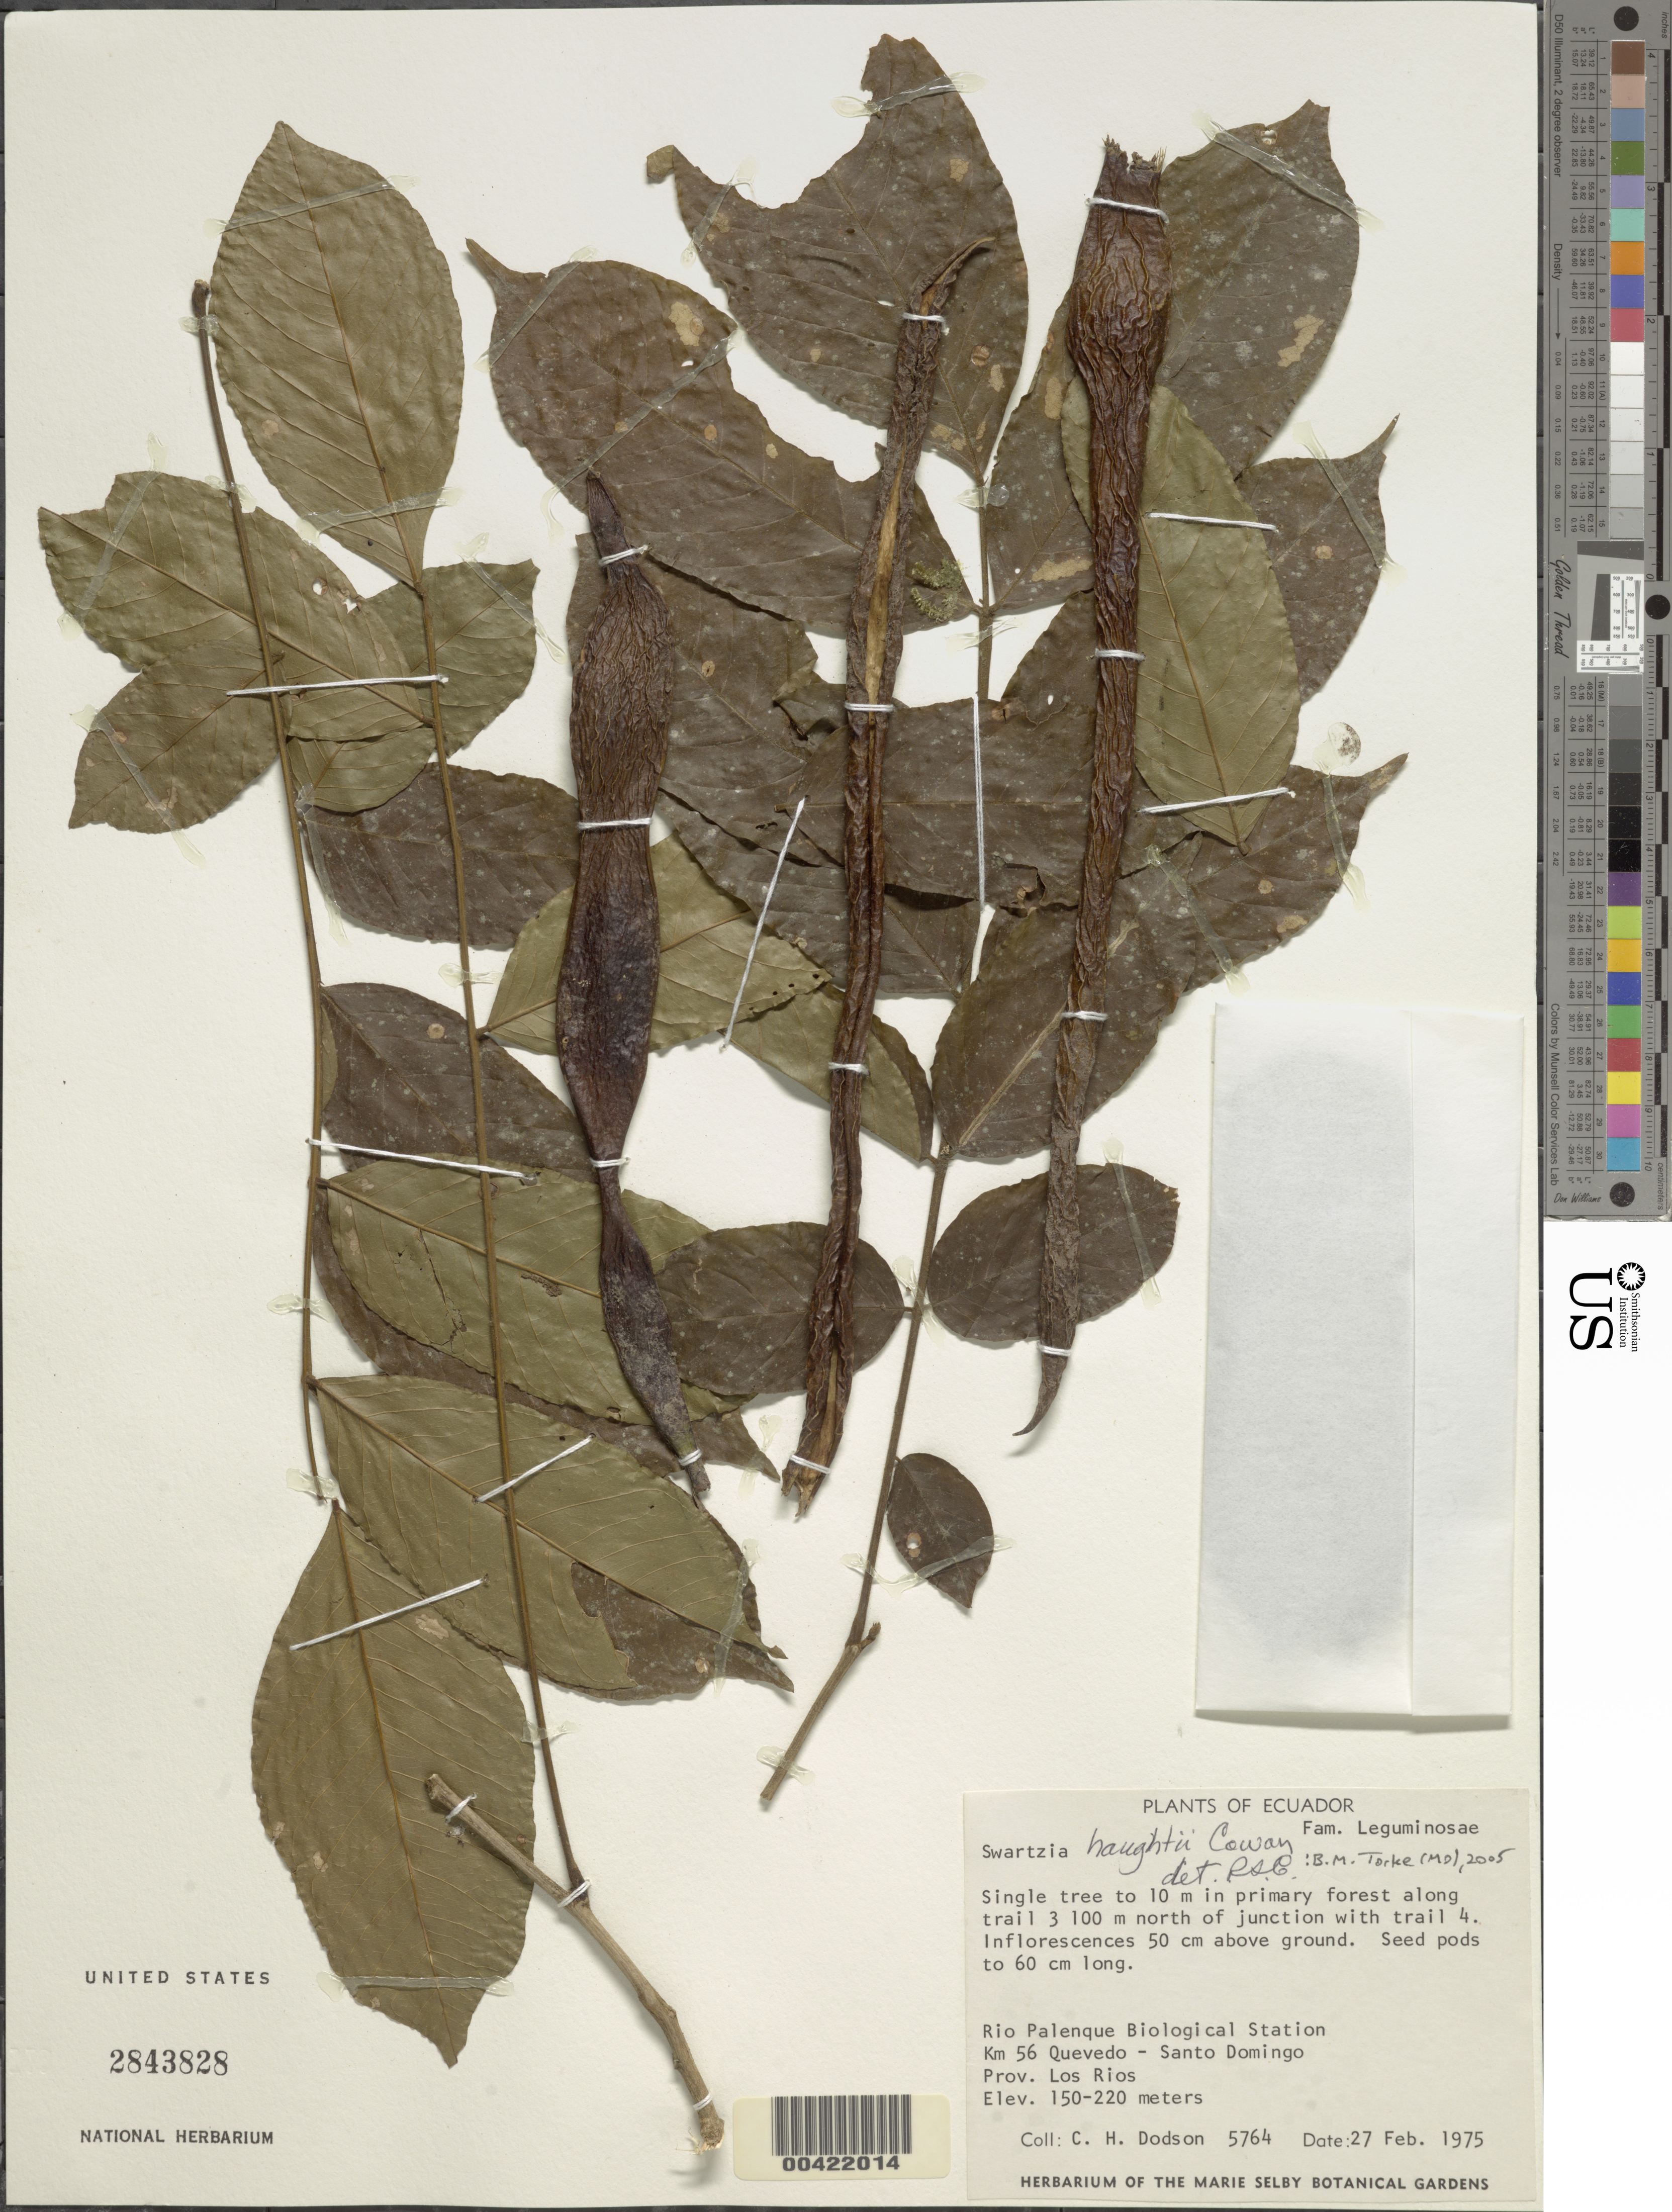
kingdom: Plantae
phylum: Tracheophyta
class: Magnoliopsida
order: Fabales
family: Fabaceae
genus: Swartzia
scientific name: Swartzia haughtii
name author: R.S. Cowan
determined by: Cowan, R. S.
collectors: C. H. Dodson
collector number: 5764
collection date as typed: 27 Feb 1975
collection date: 1975-02-27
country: Ecuador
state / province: Los Ríos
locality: Rio palenque biol. Sta.; km 56 Quevedo - Santo Domingo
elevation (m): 150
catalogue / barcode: US 2843828